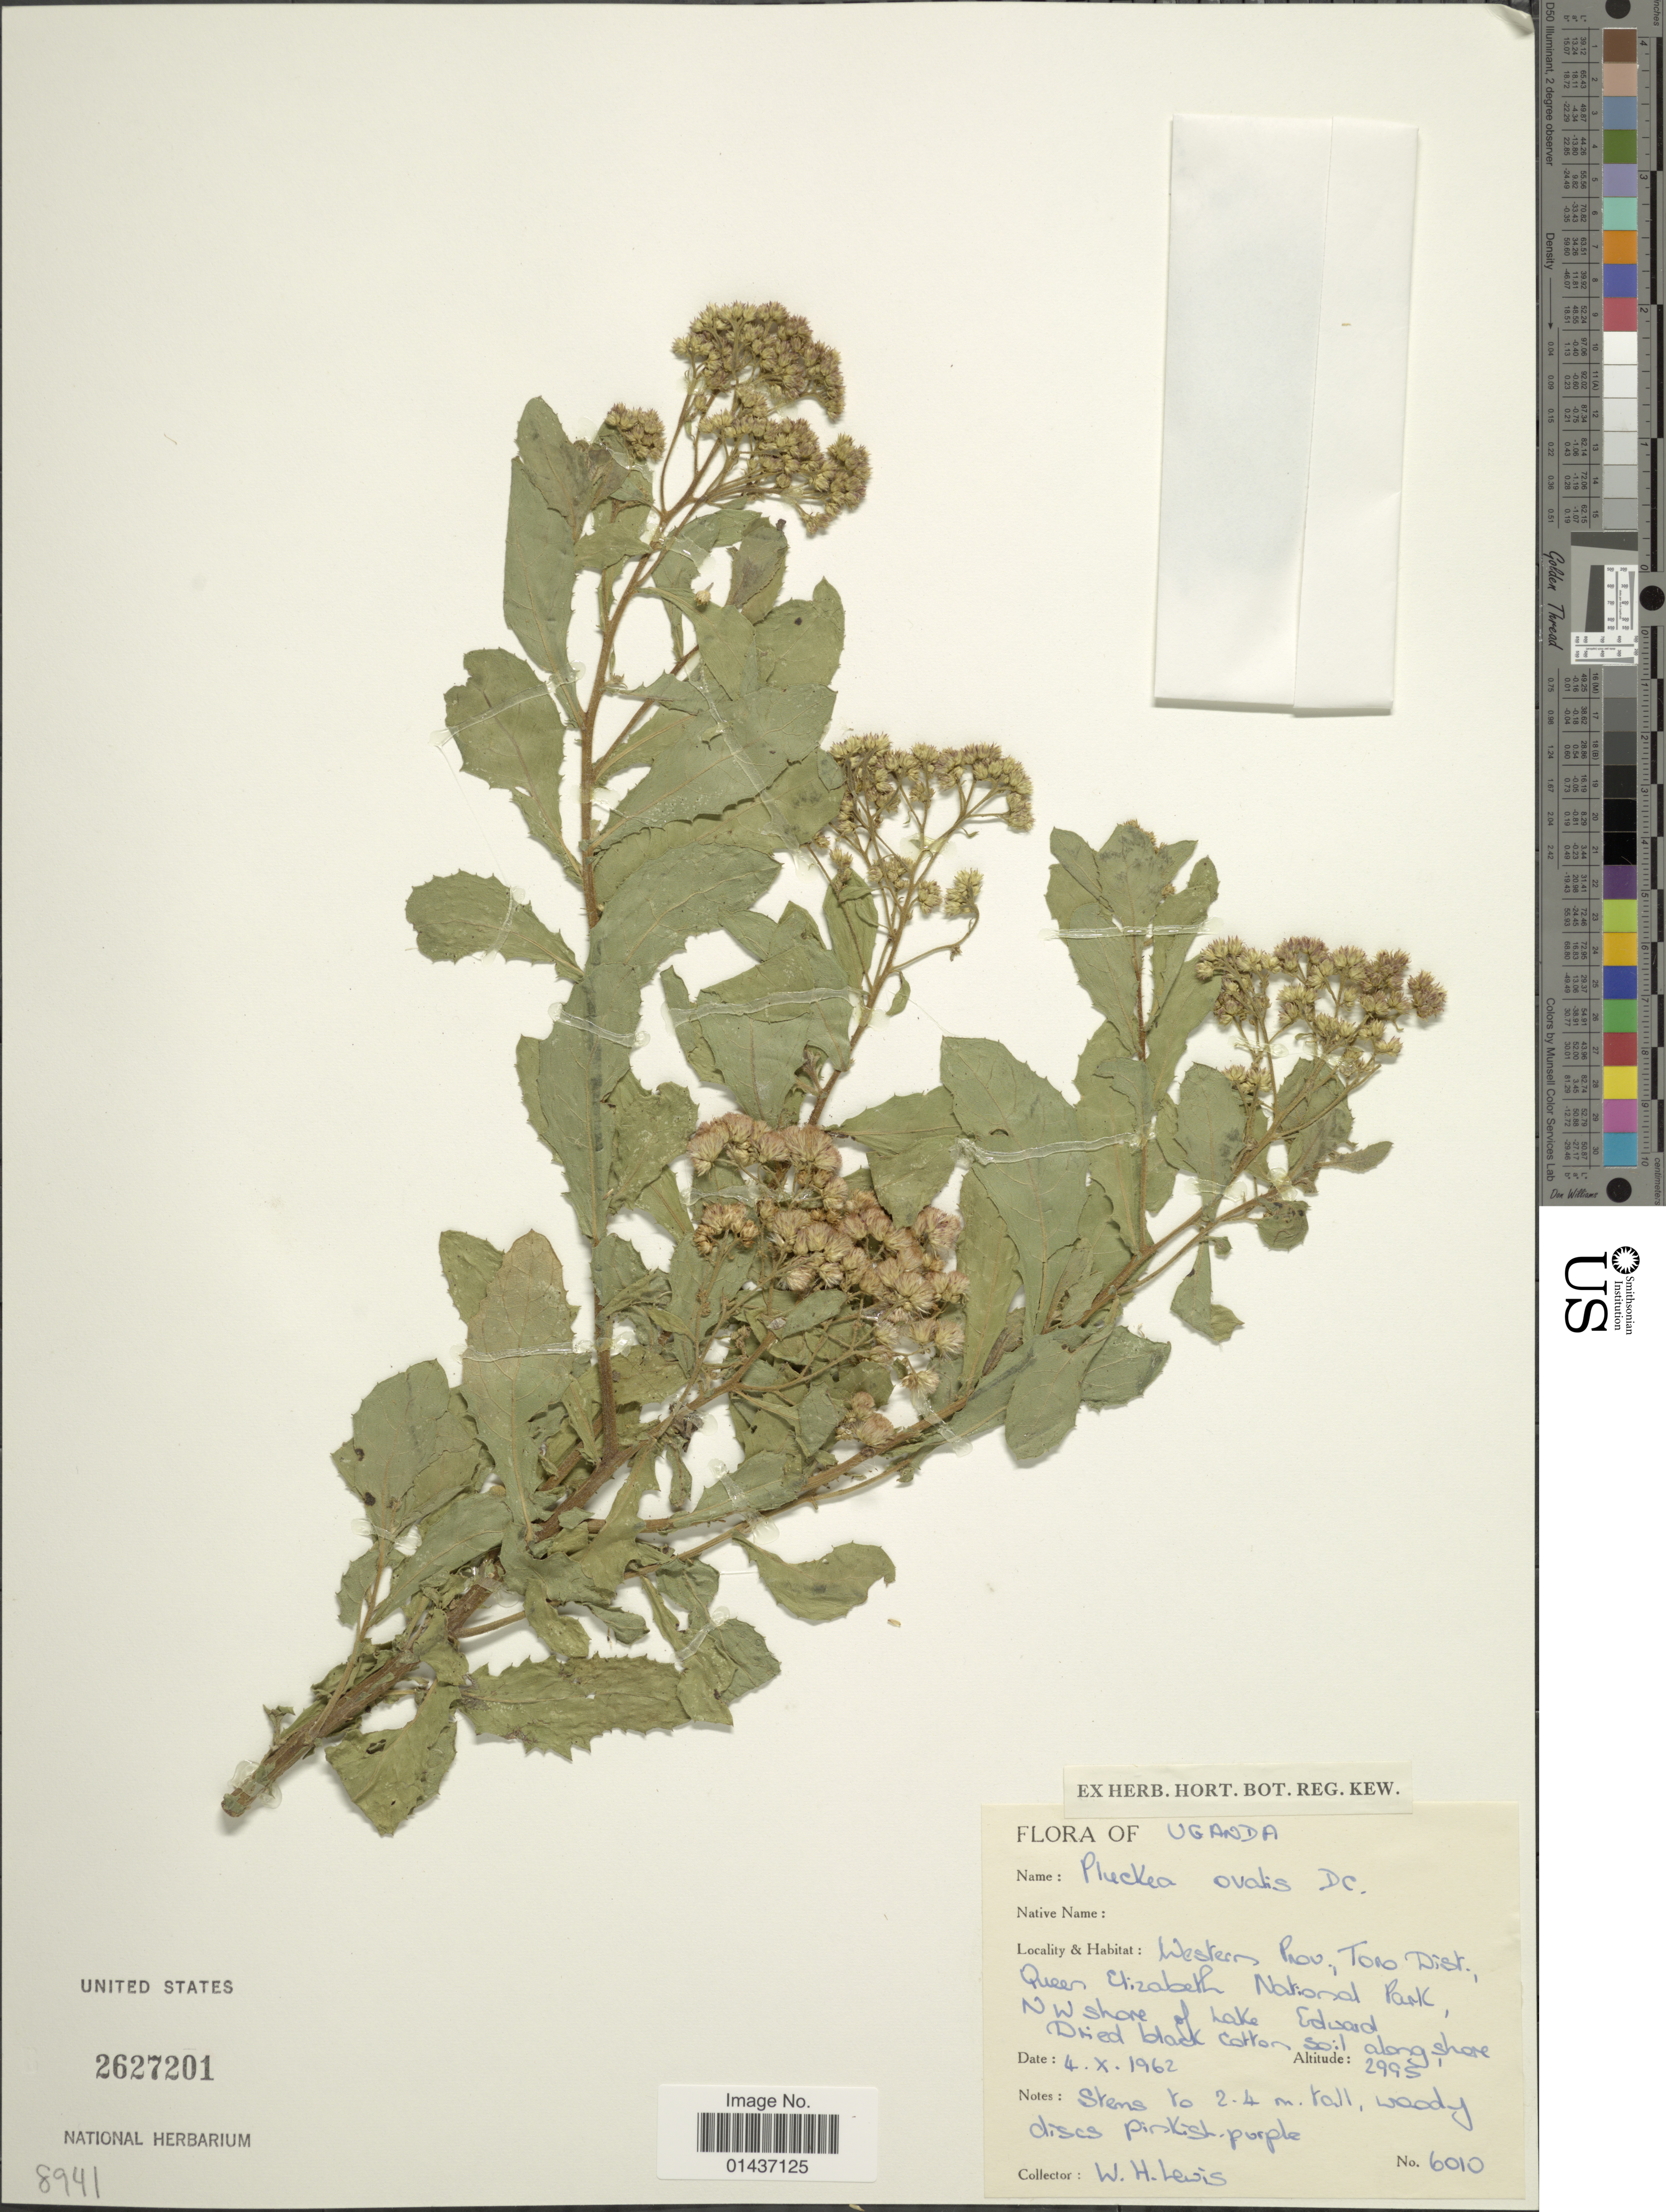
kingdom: Plantae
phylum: Tracheophyta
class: Magnoliopsida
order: Asterales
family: Asteraceae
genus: Pluchea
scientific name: Pluchea ovalis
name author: (Pers.) DC.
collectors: W. H. Lewis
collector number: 6010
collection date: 1962-10-04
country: Uganda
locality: Western Prov., Toro Distr., Queen Elizabeth National Park, NW shore of Lake Edward Dried black cotton soil along shore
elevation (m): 913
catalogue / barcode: US 2627201